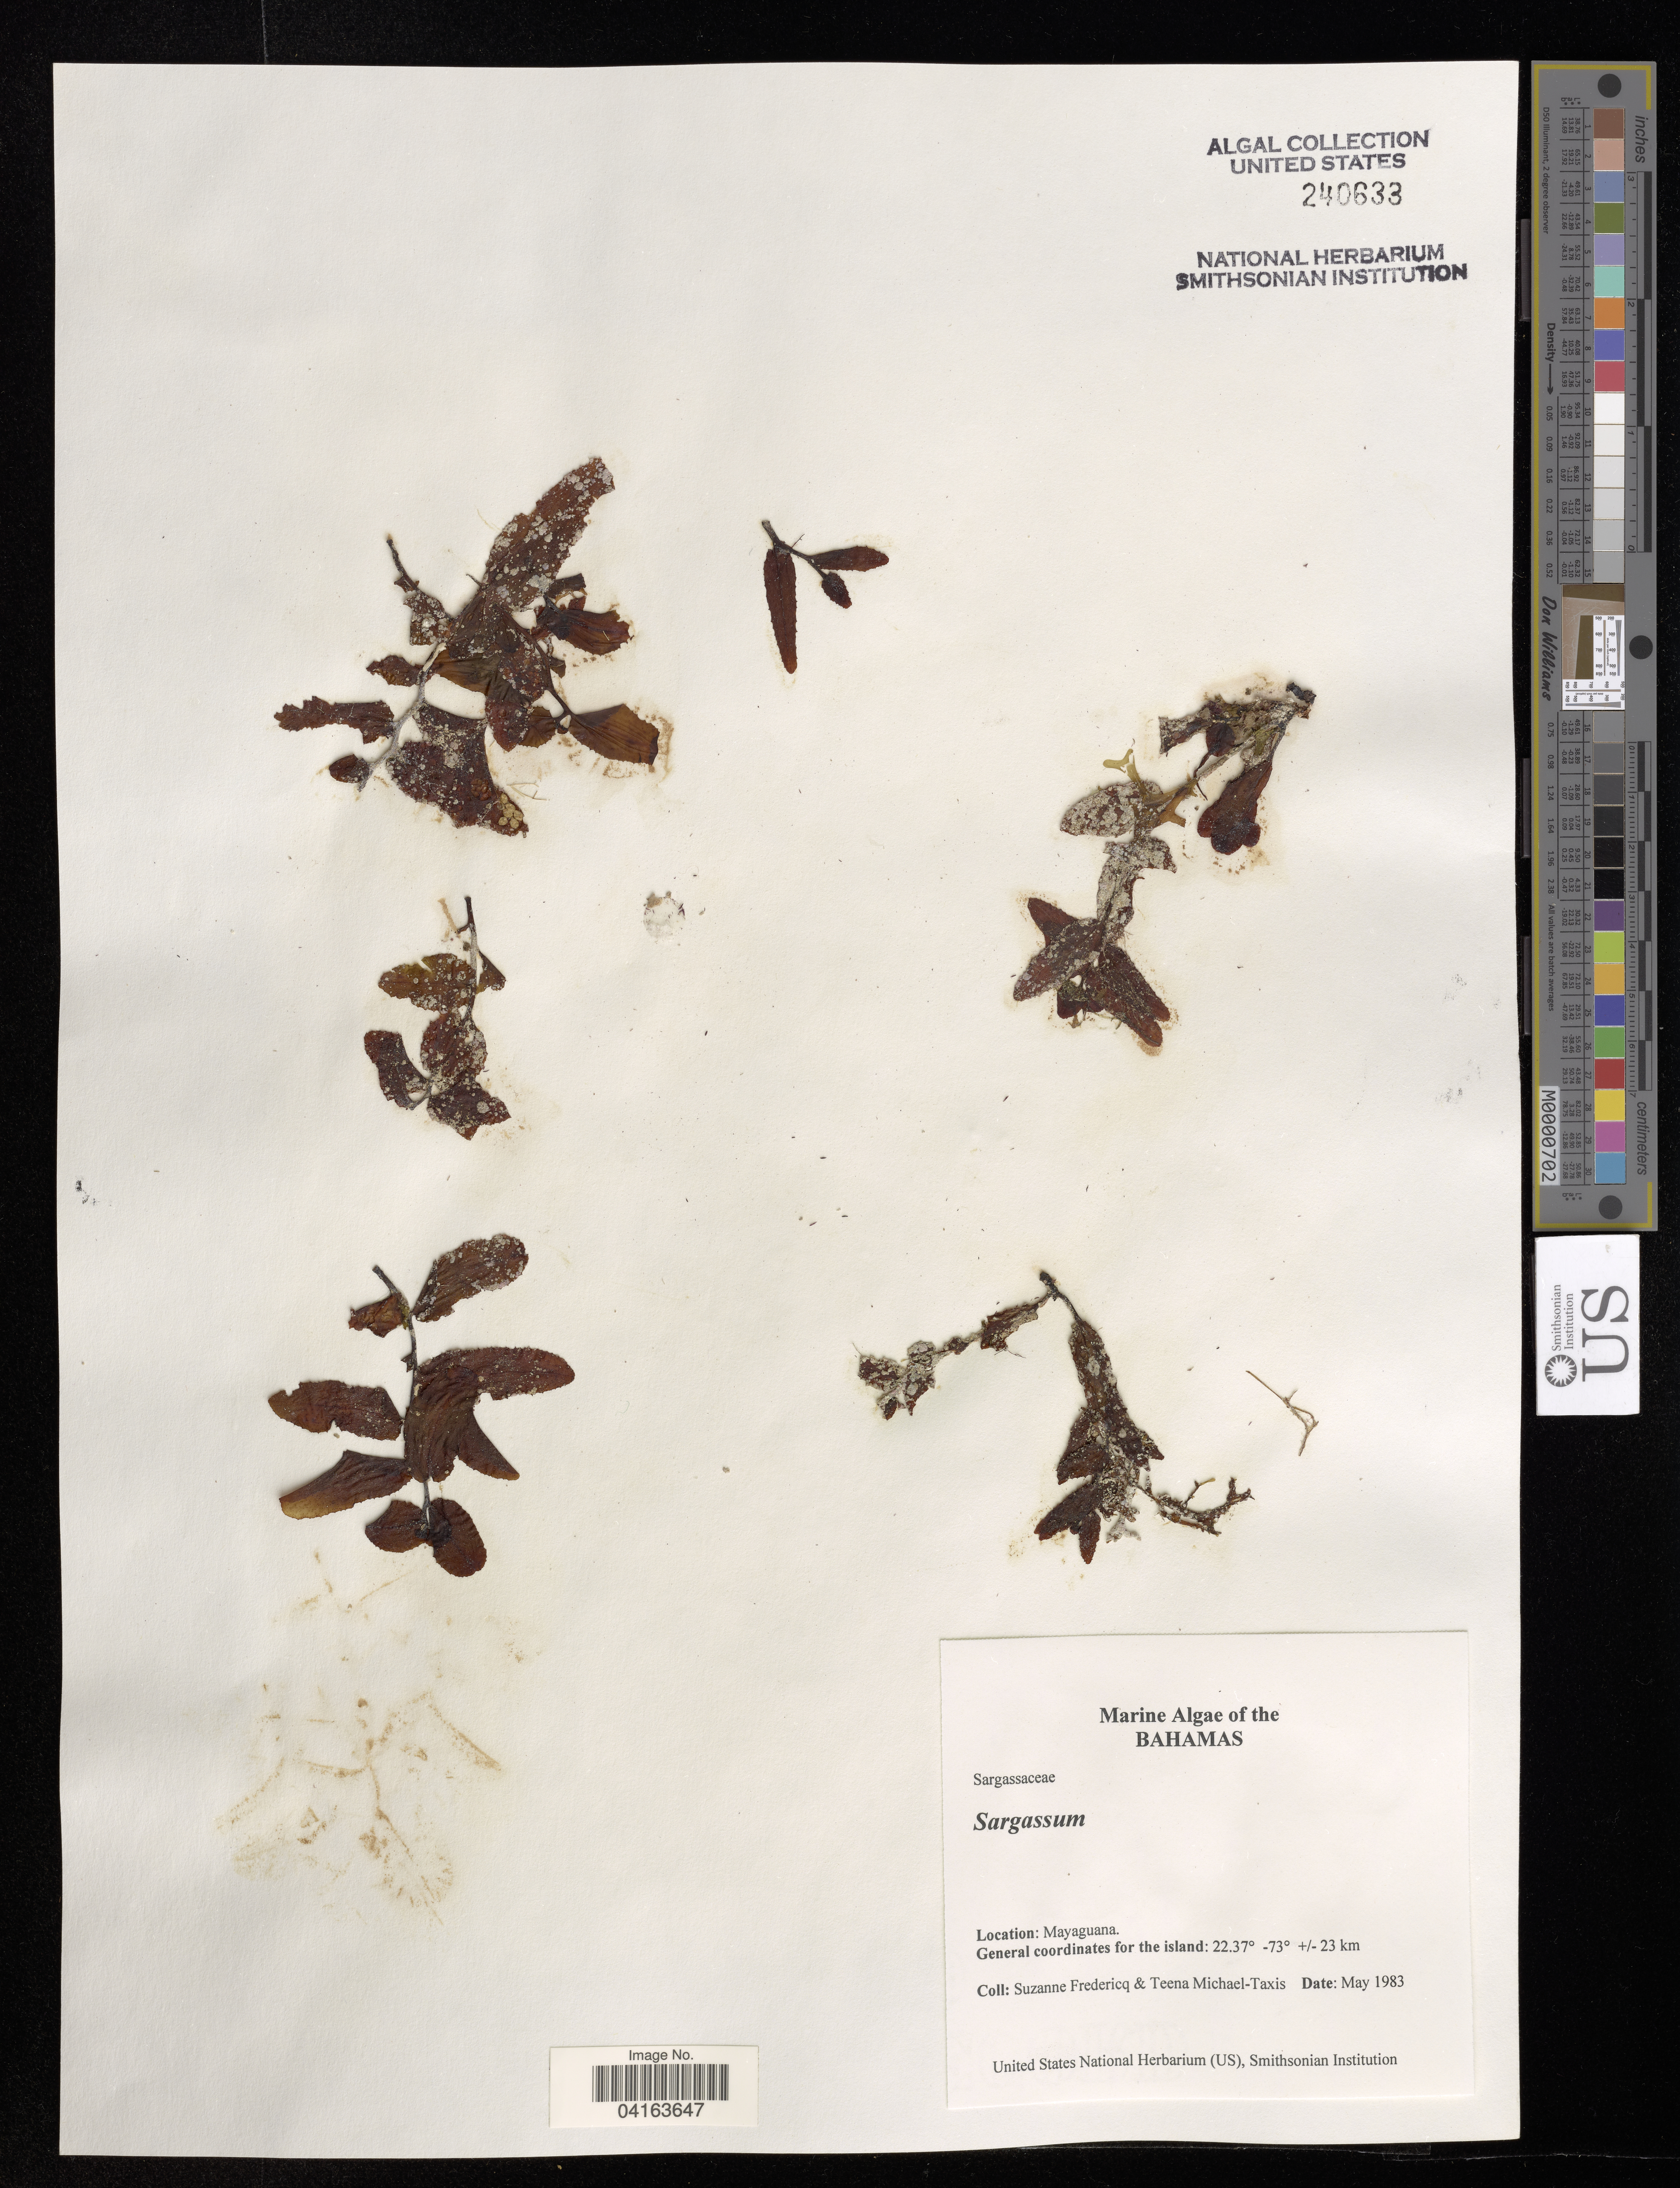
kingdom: Chromista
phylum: Ochrophyta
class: Phaeophyceae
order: Fucales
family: Sargassaceae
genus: Sargassum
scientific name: Sargassum sp.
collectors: S. Fredericq & T. Michael-Taxis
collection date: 1983-05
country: Bahamas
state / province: Mayaguana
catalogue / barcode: US 240633